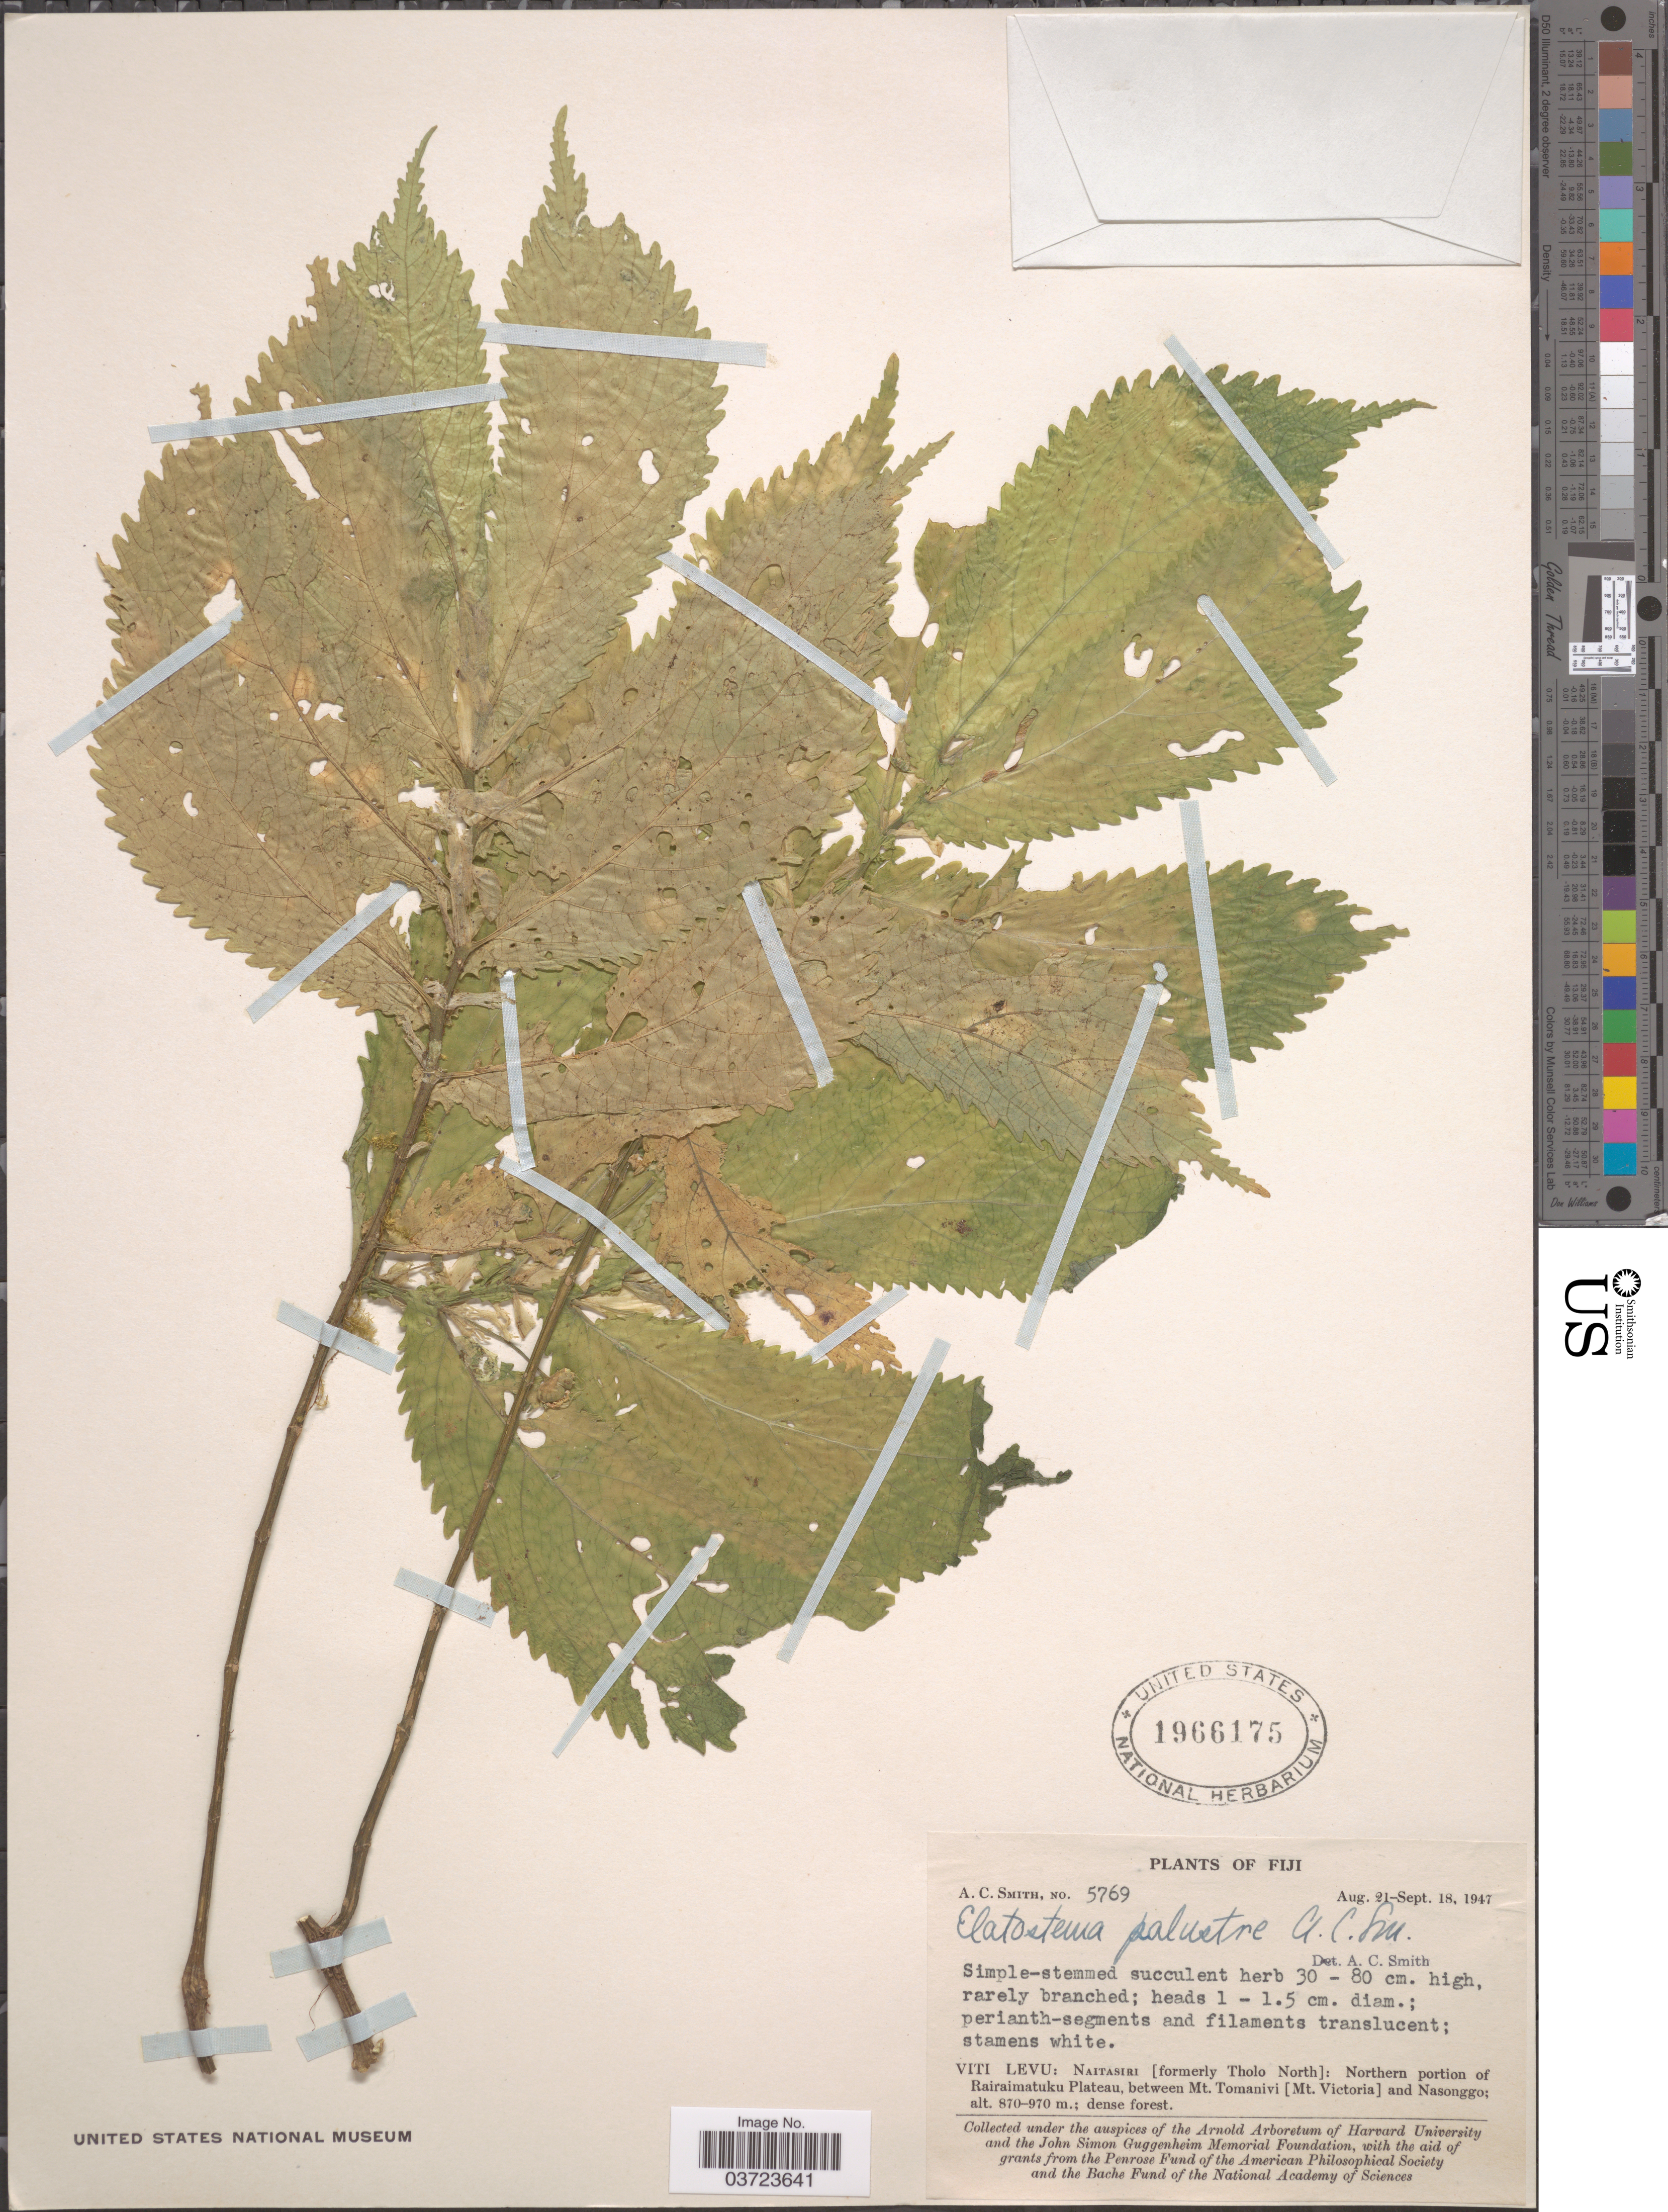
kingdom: Plantae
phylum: Tracheophyta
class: Magnoliopsida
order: Rosales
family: Urticaceae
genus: Elatostema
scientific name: Elatostema palustre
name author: A.C. Sm.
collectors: A. C. Smith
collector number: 5769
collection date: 1947-08-21/1947-09-18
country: Fiji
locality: Viti Levu: Naitasiri [formerly Tholo North]: Northern portion of Rairaimatuku Plateau, between Mt. Tomanivi [Mt. Victoria] and Nasonggo.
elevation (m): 870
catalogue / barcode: US 1966175